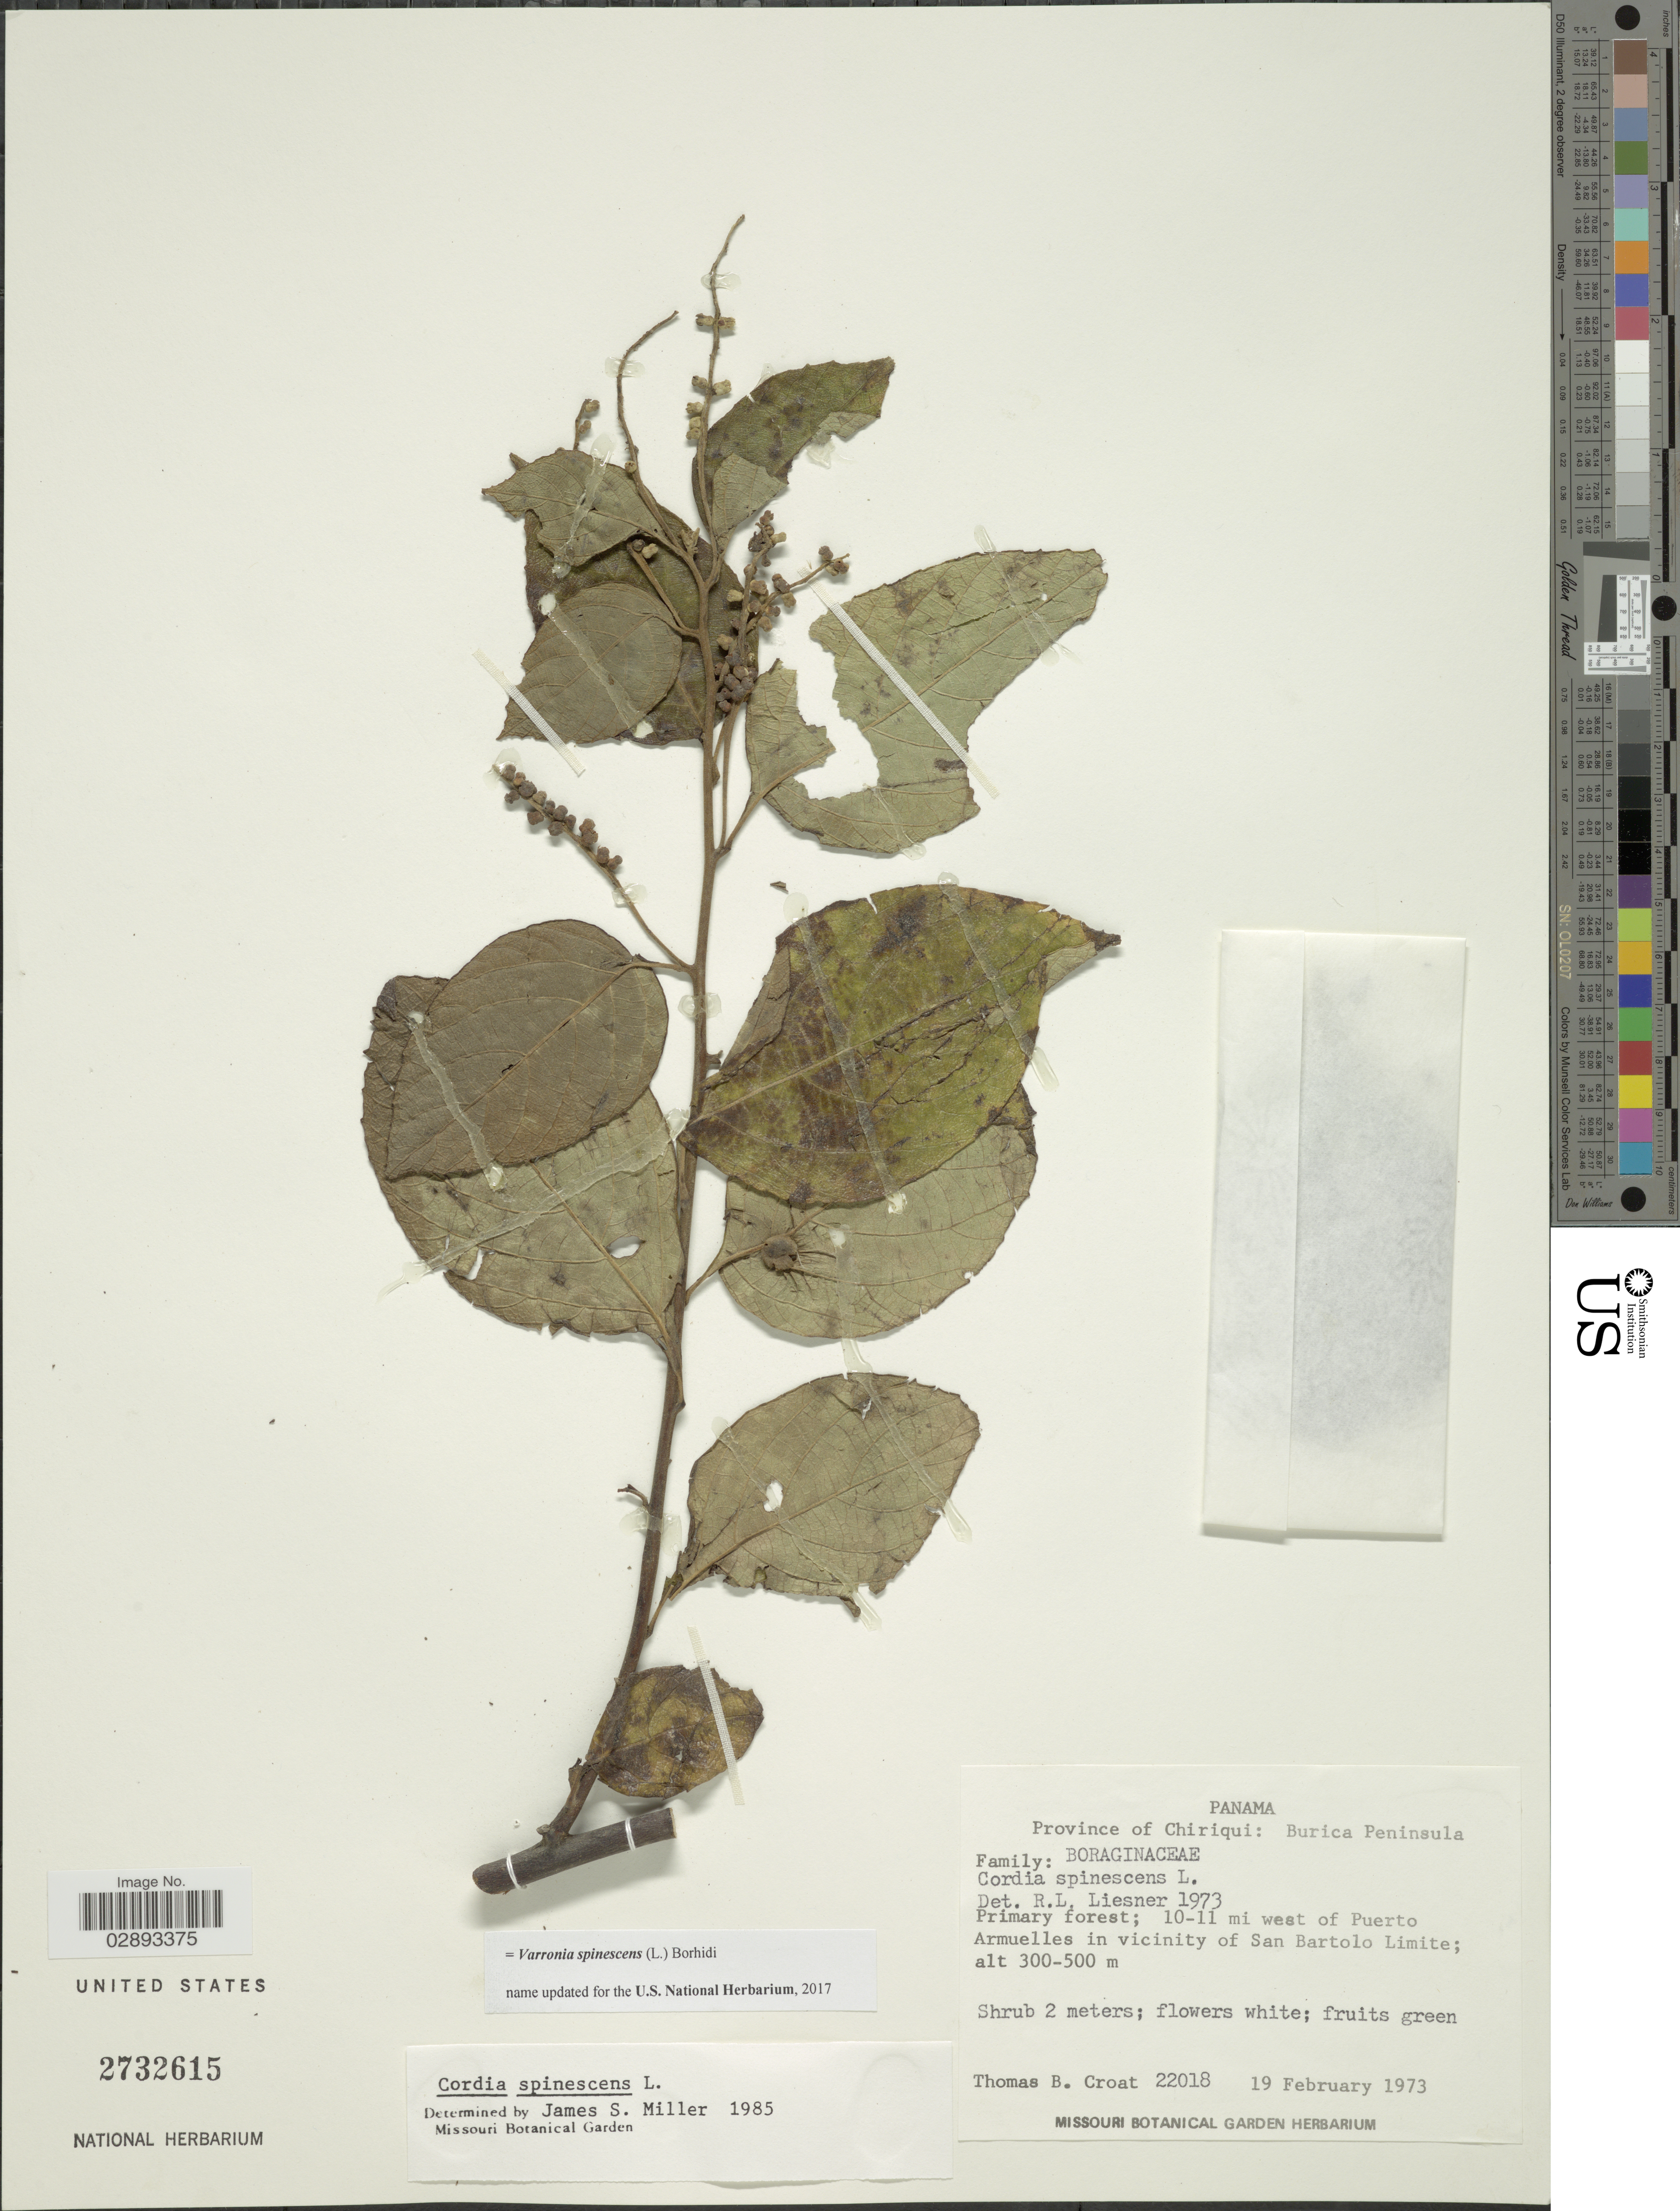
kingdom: Plantae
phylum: Tracheophyta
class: Magnoliopsida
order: Boraginales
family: Cordiaceae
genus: Varronia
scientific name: Varronia spinescens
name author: (L.) Borhidi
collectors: T. B. Croat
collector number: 22018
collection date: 1973-02-19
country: Panama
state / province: Chiriqui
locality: Province of Chiriqui: Burica Peninsula, Primary forest: 10-11 mi west of Puerto Armuelles in vicinity of San Bartolo Limite.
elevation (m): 300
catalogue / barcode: US 2732615